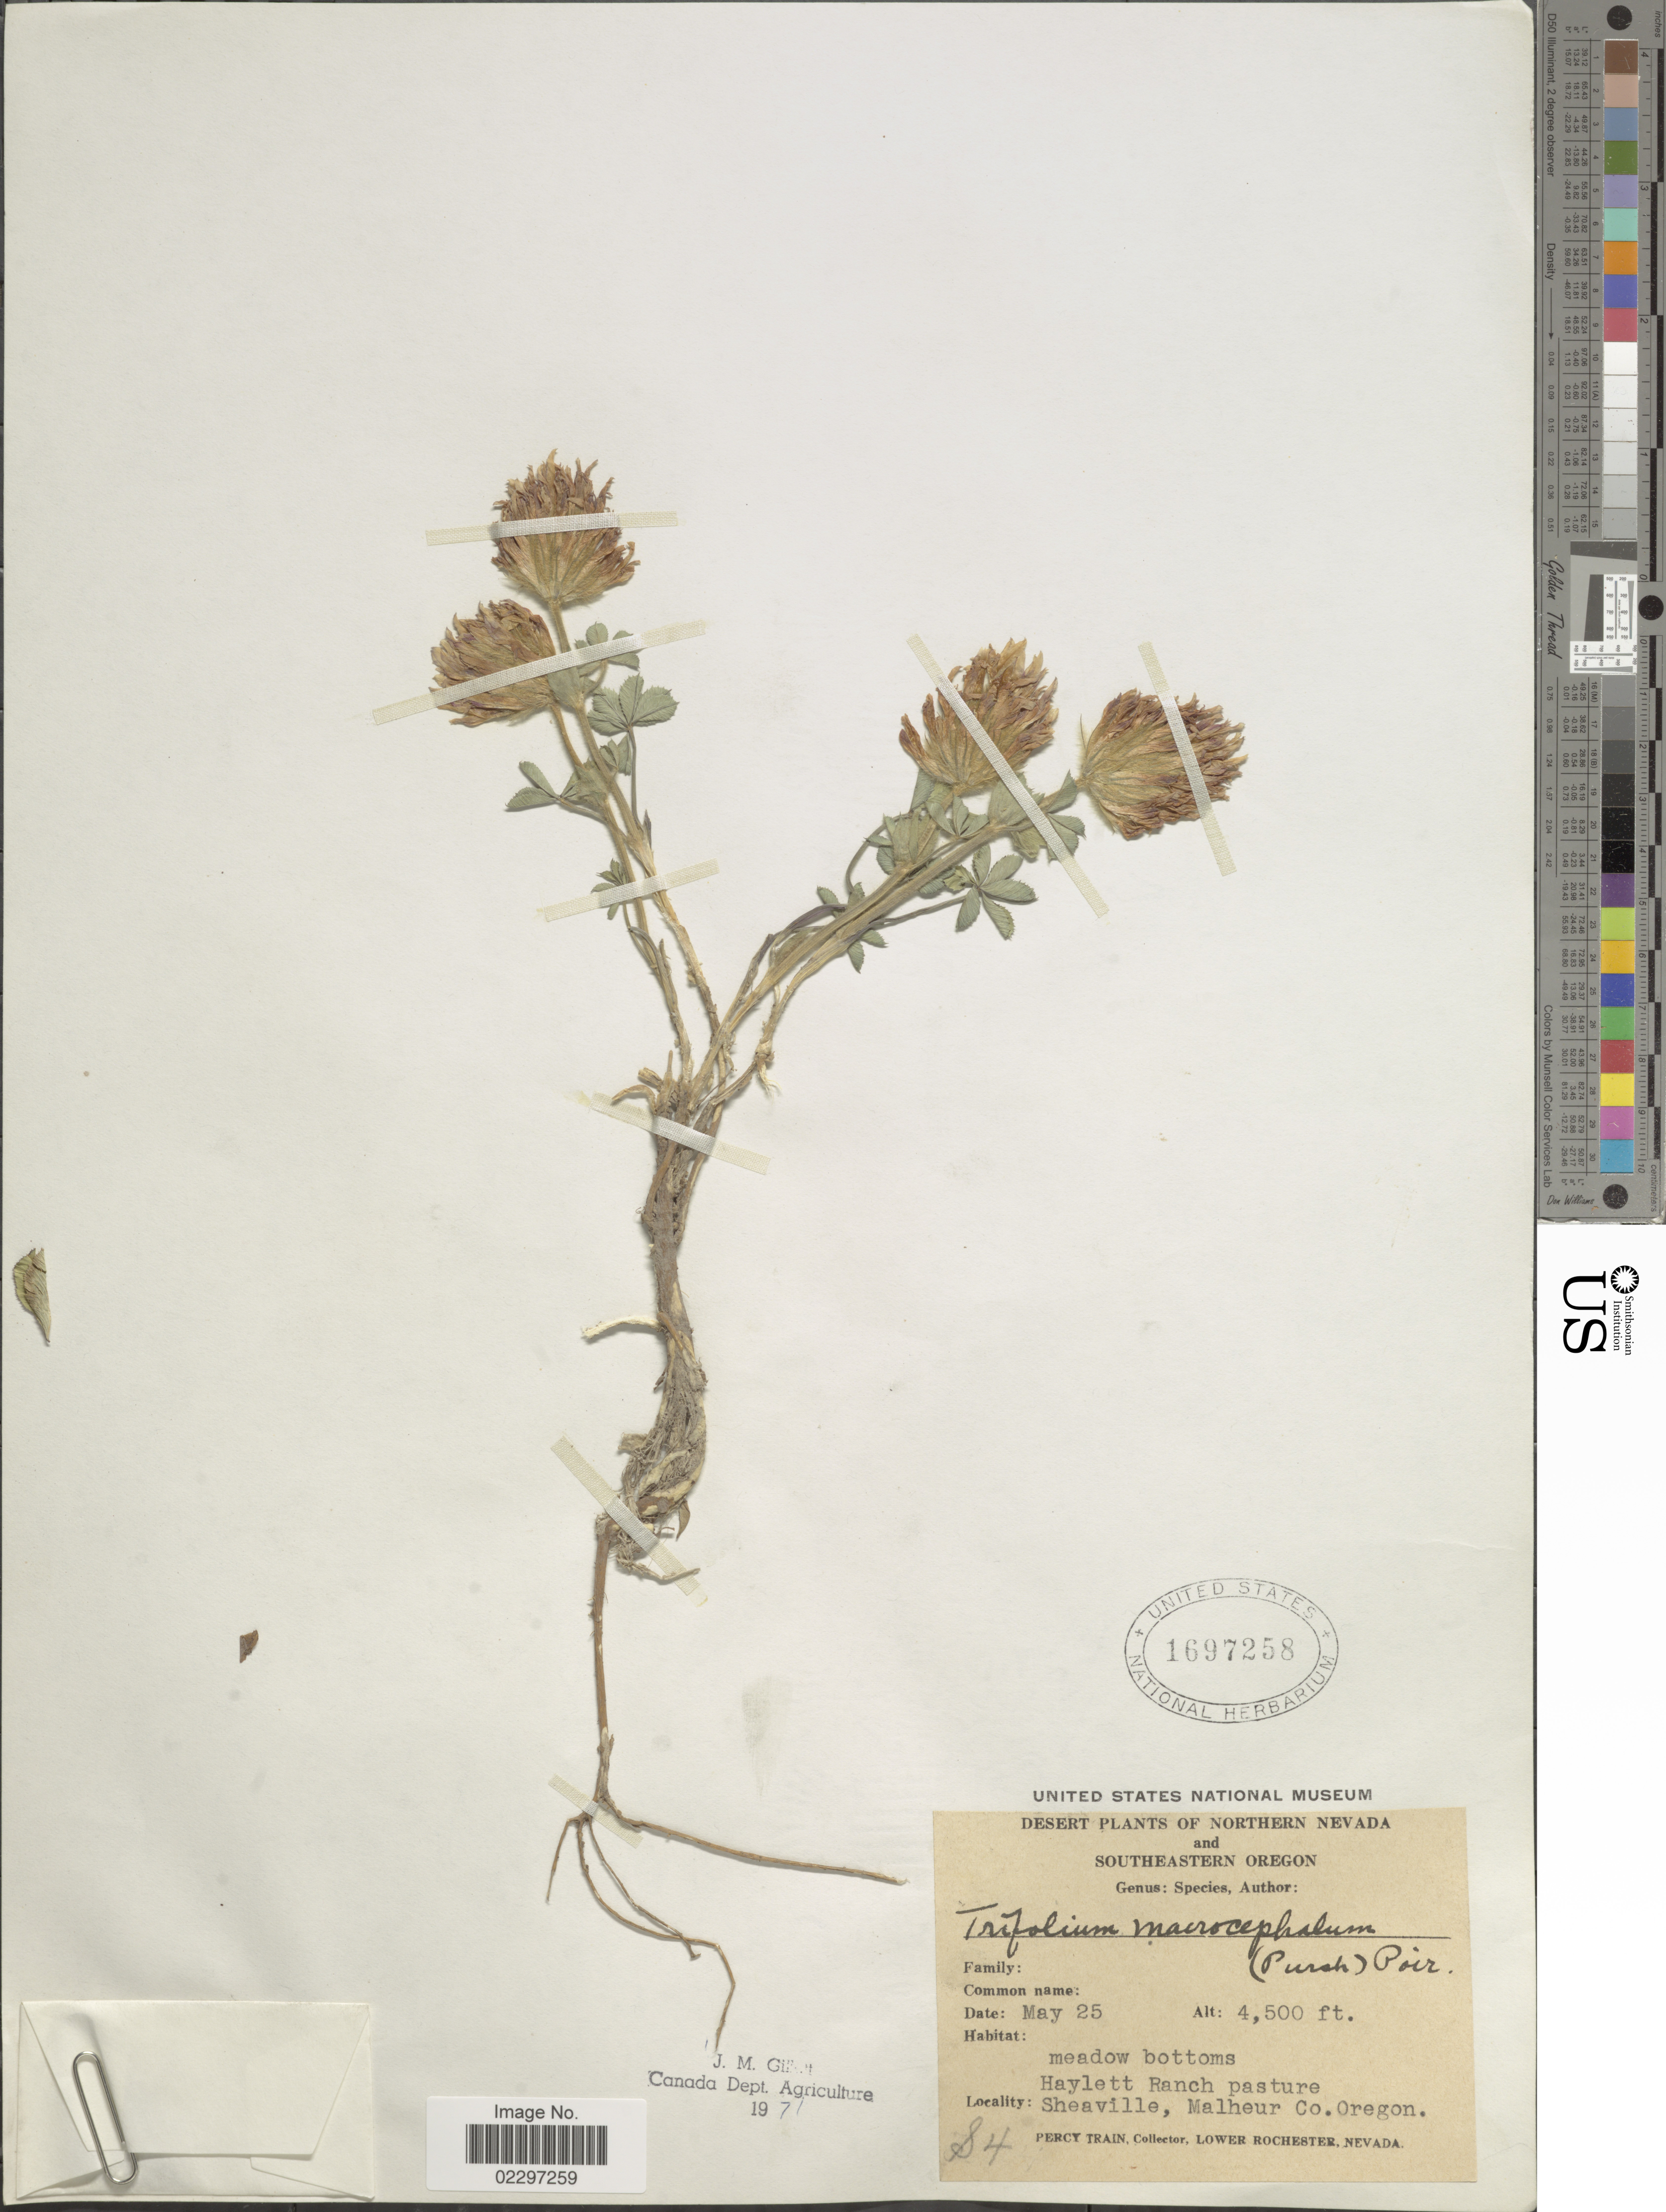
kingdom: Plantae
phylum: Tracheophyta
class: Magnoliopsida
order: Fabales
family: Fabaceae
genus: Trifolium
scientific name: Trifolium macrocephalum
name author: (Pursh) Poir.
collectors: P. Train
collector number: S4 ?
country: United States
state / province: Oregon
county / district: Malheur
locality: Desert plants of Northren Nevada and Southeastern Oregon. Meadow bottoms Haylett Ranch pasture. Sheaville, Malheur Co.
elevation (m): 1372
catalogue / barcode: US 1697258